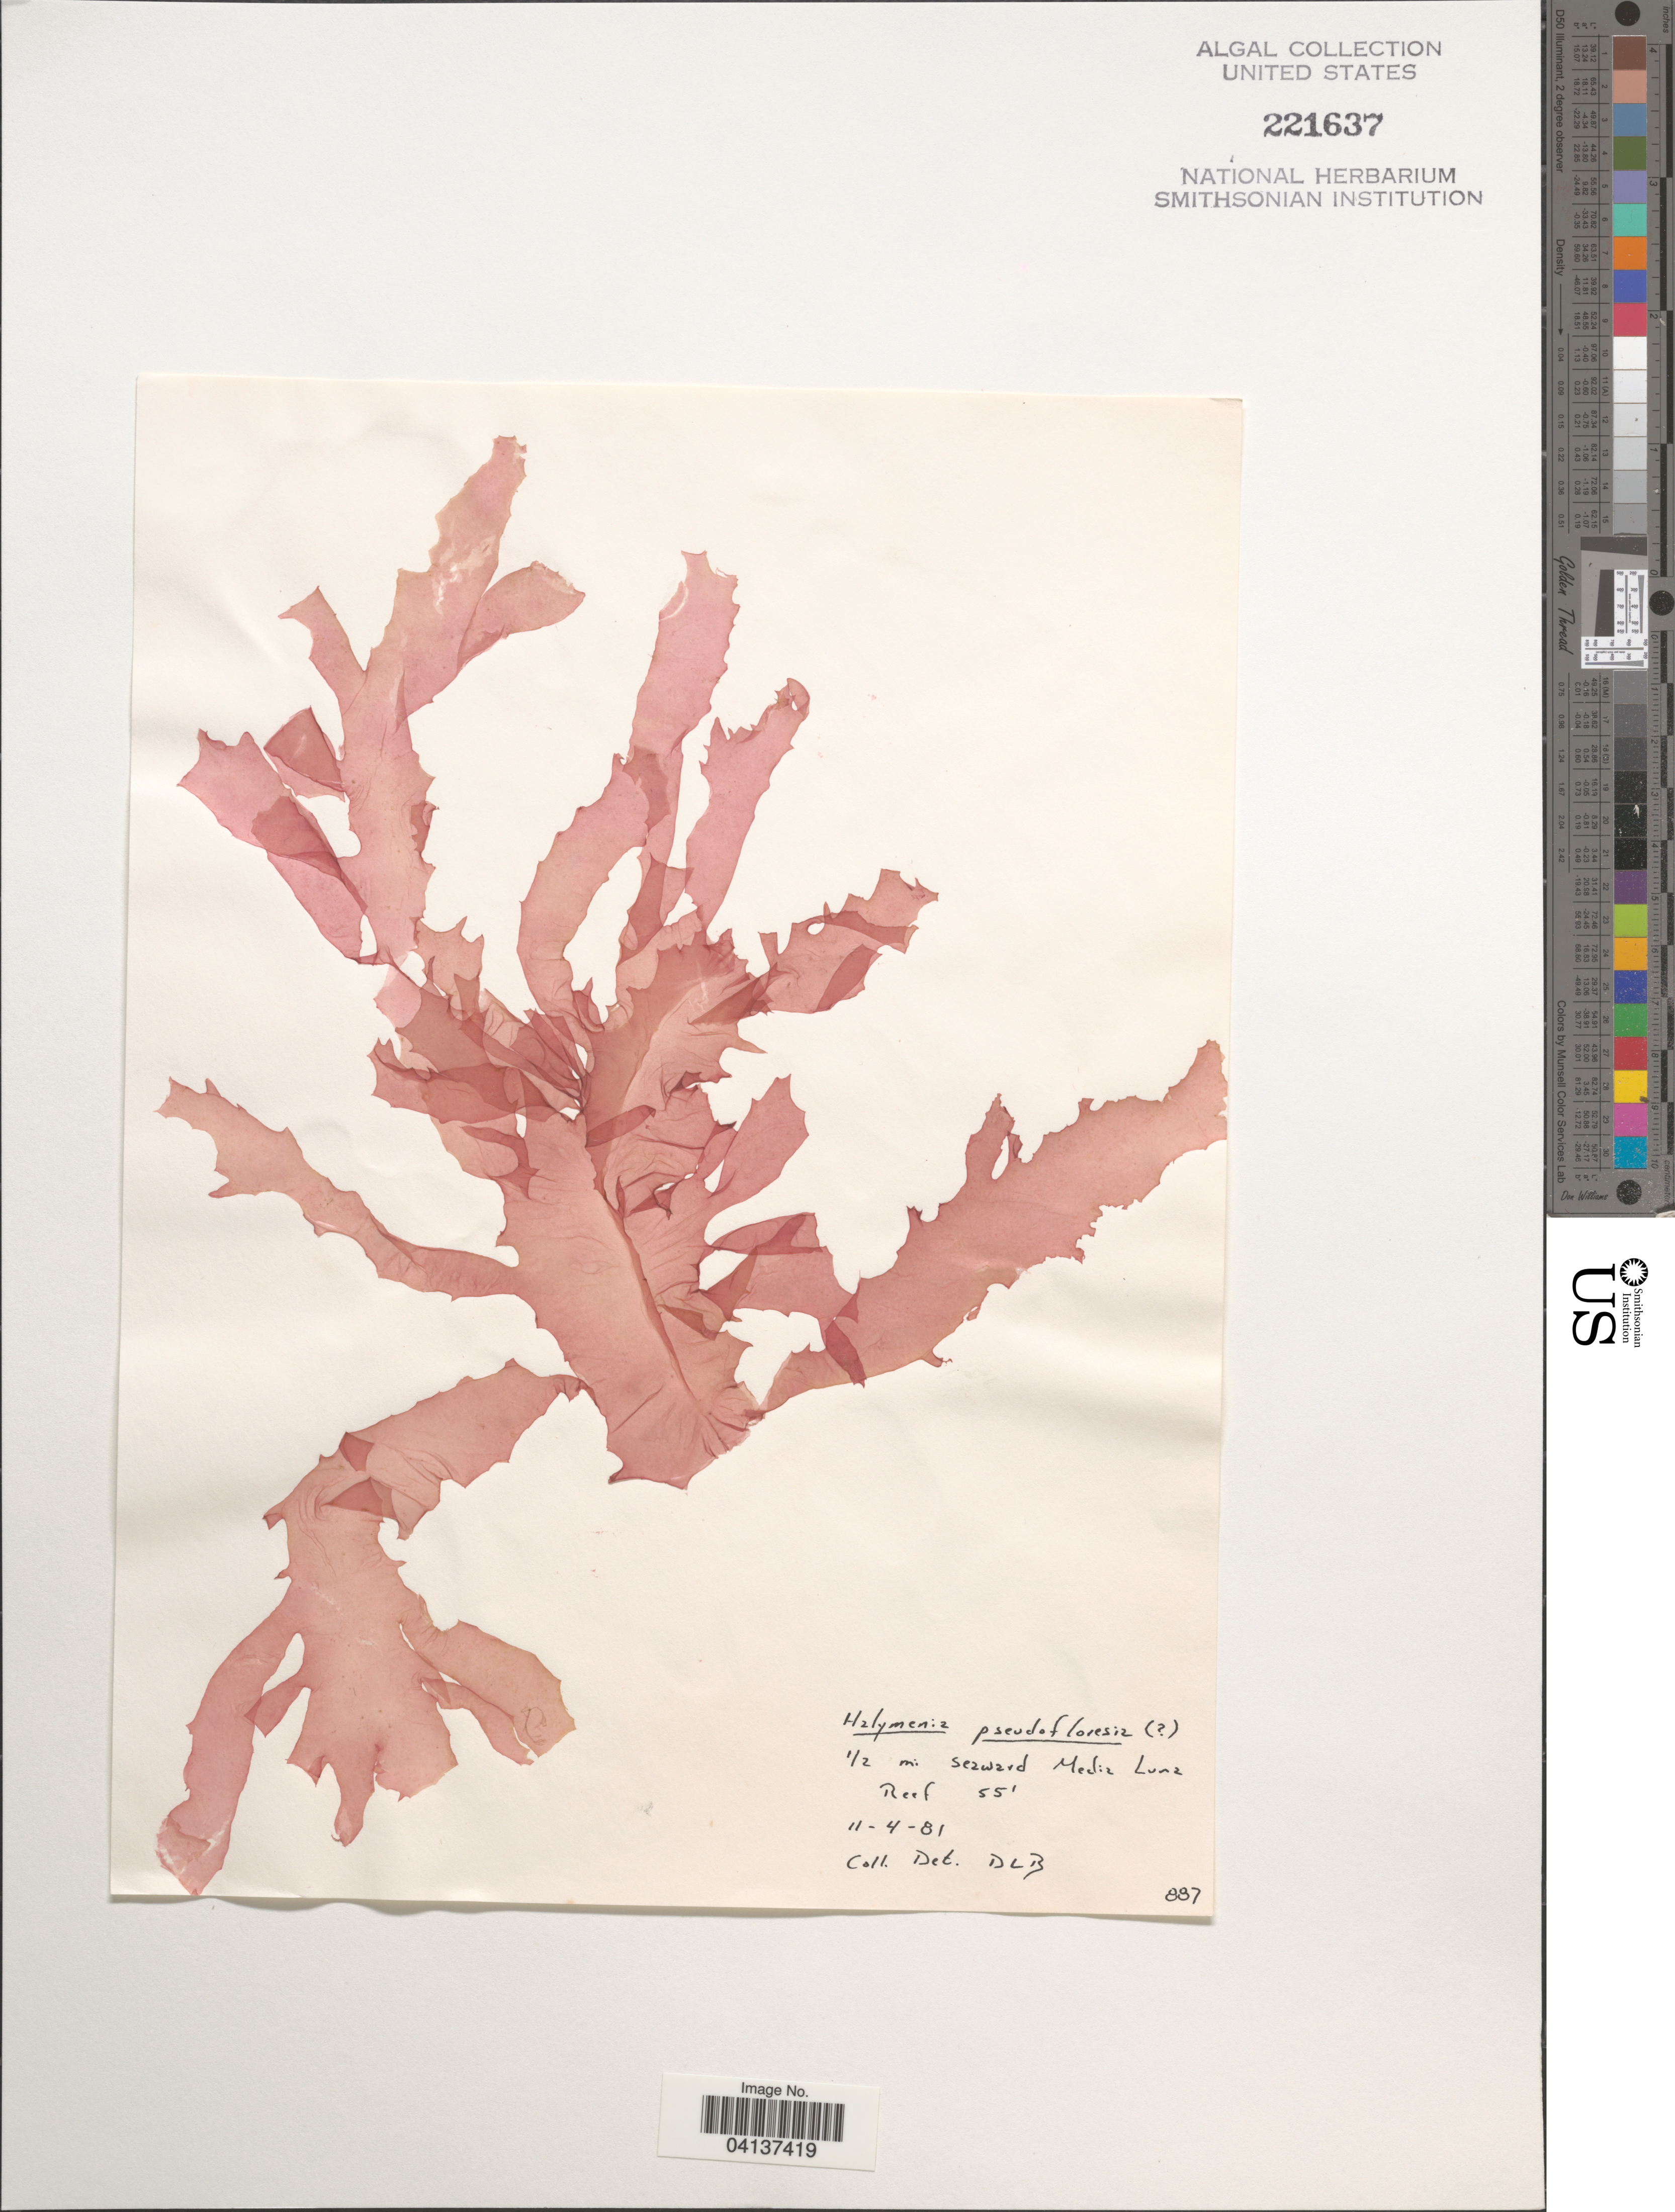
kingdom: Plantae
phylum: Rhodophyta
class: Florideophyceae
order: Halymeniales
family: Halymeniaceae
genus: Halymenia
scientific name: Halymenia pseudofloresia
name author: Collins & M. Howe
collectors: D. L. B.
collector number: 887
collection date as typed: Transcribed d/m/y: 11/4/81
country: Puerto Rico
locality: ½ mi seaward Media Luna Reef.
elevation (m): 17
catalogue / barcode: US 221637